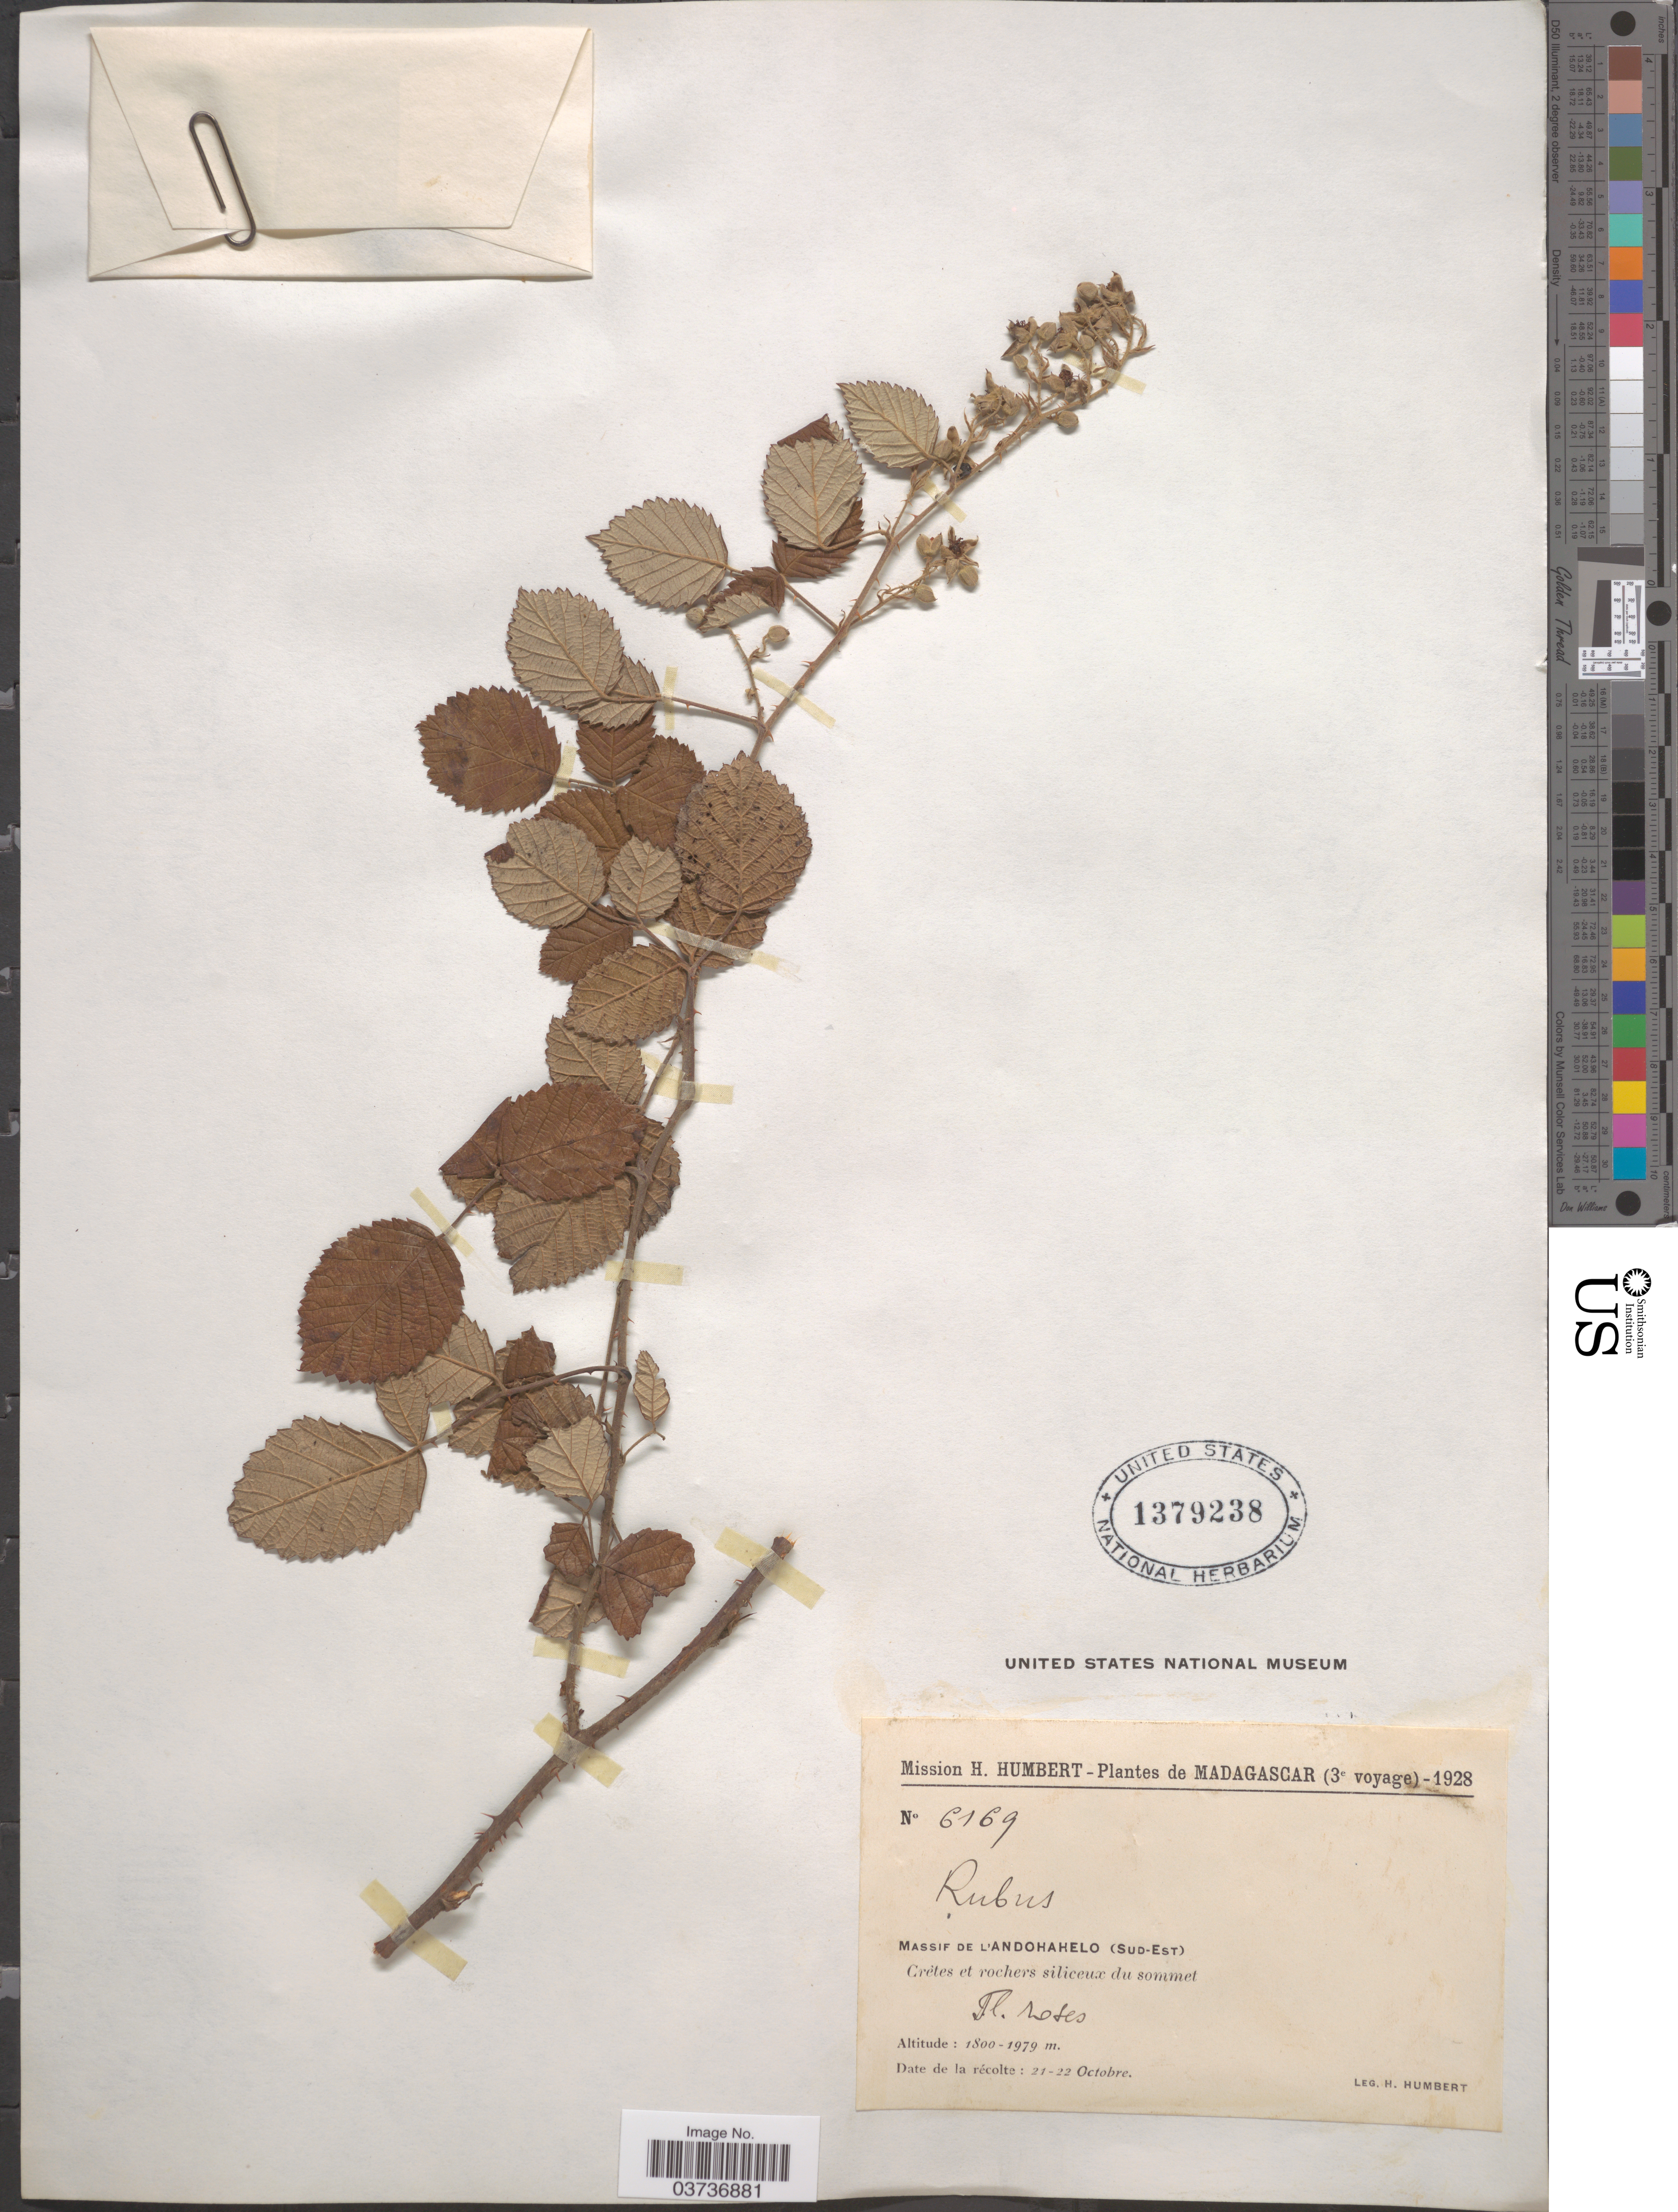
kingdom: Plantae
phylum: Tracheophyta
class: Magnoliopsida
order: Rosales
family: Rosaceae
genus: Rubus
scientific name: Rubus sp.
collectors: H. Humbert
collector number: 6169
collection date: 1928-10-21/1928-10-22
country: Madagascar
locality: Massif de l'Andohahelo (Sud-Est).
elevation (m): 1800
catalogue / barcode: US 1379238